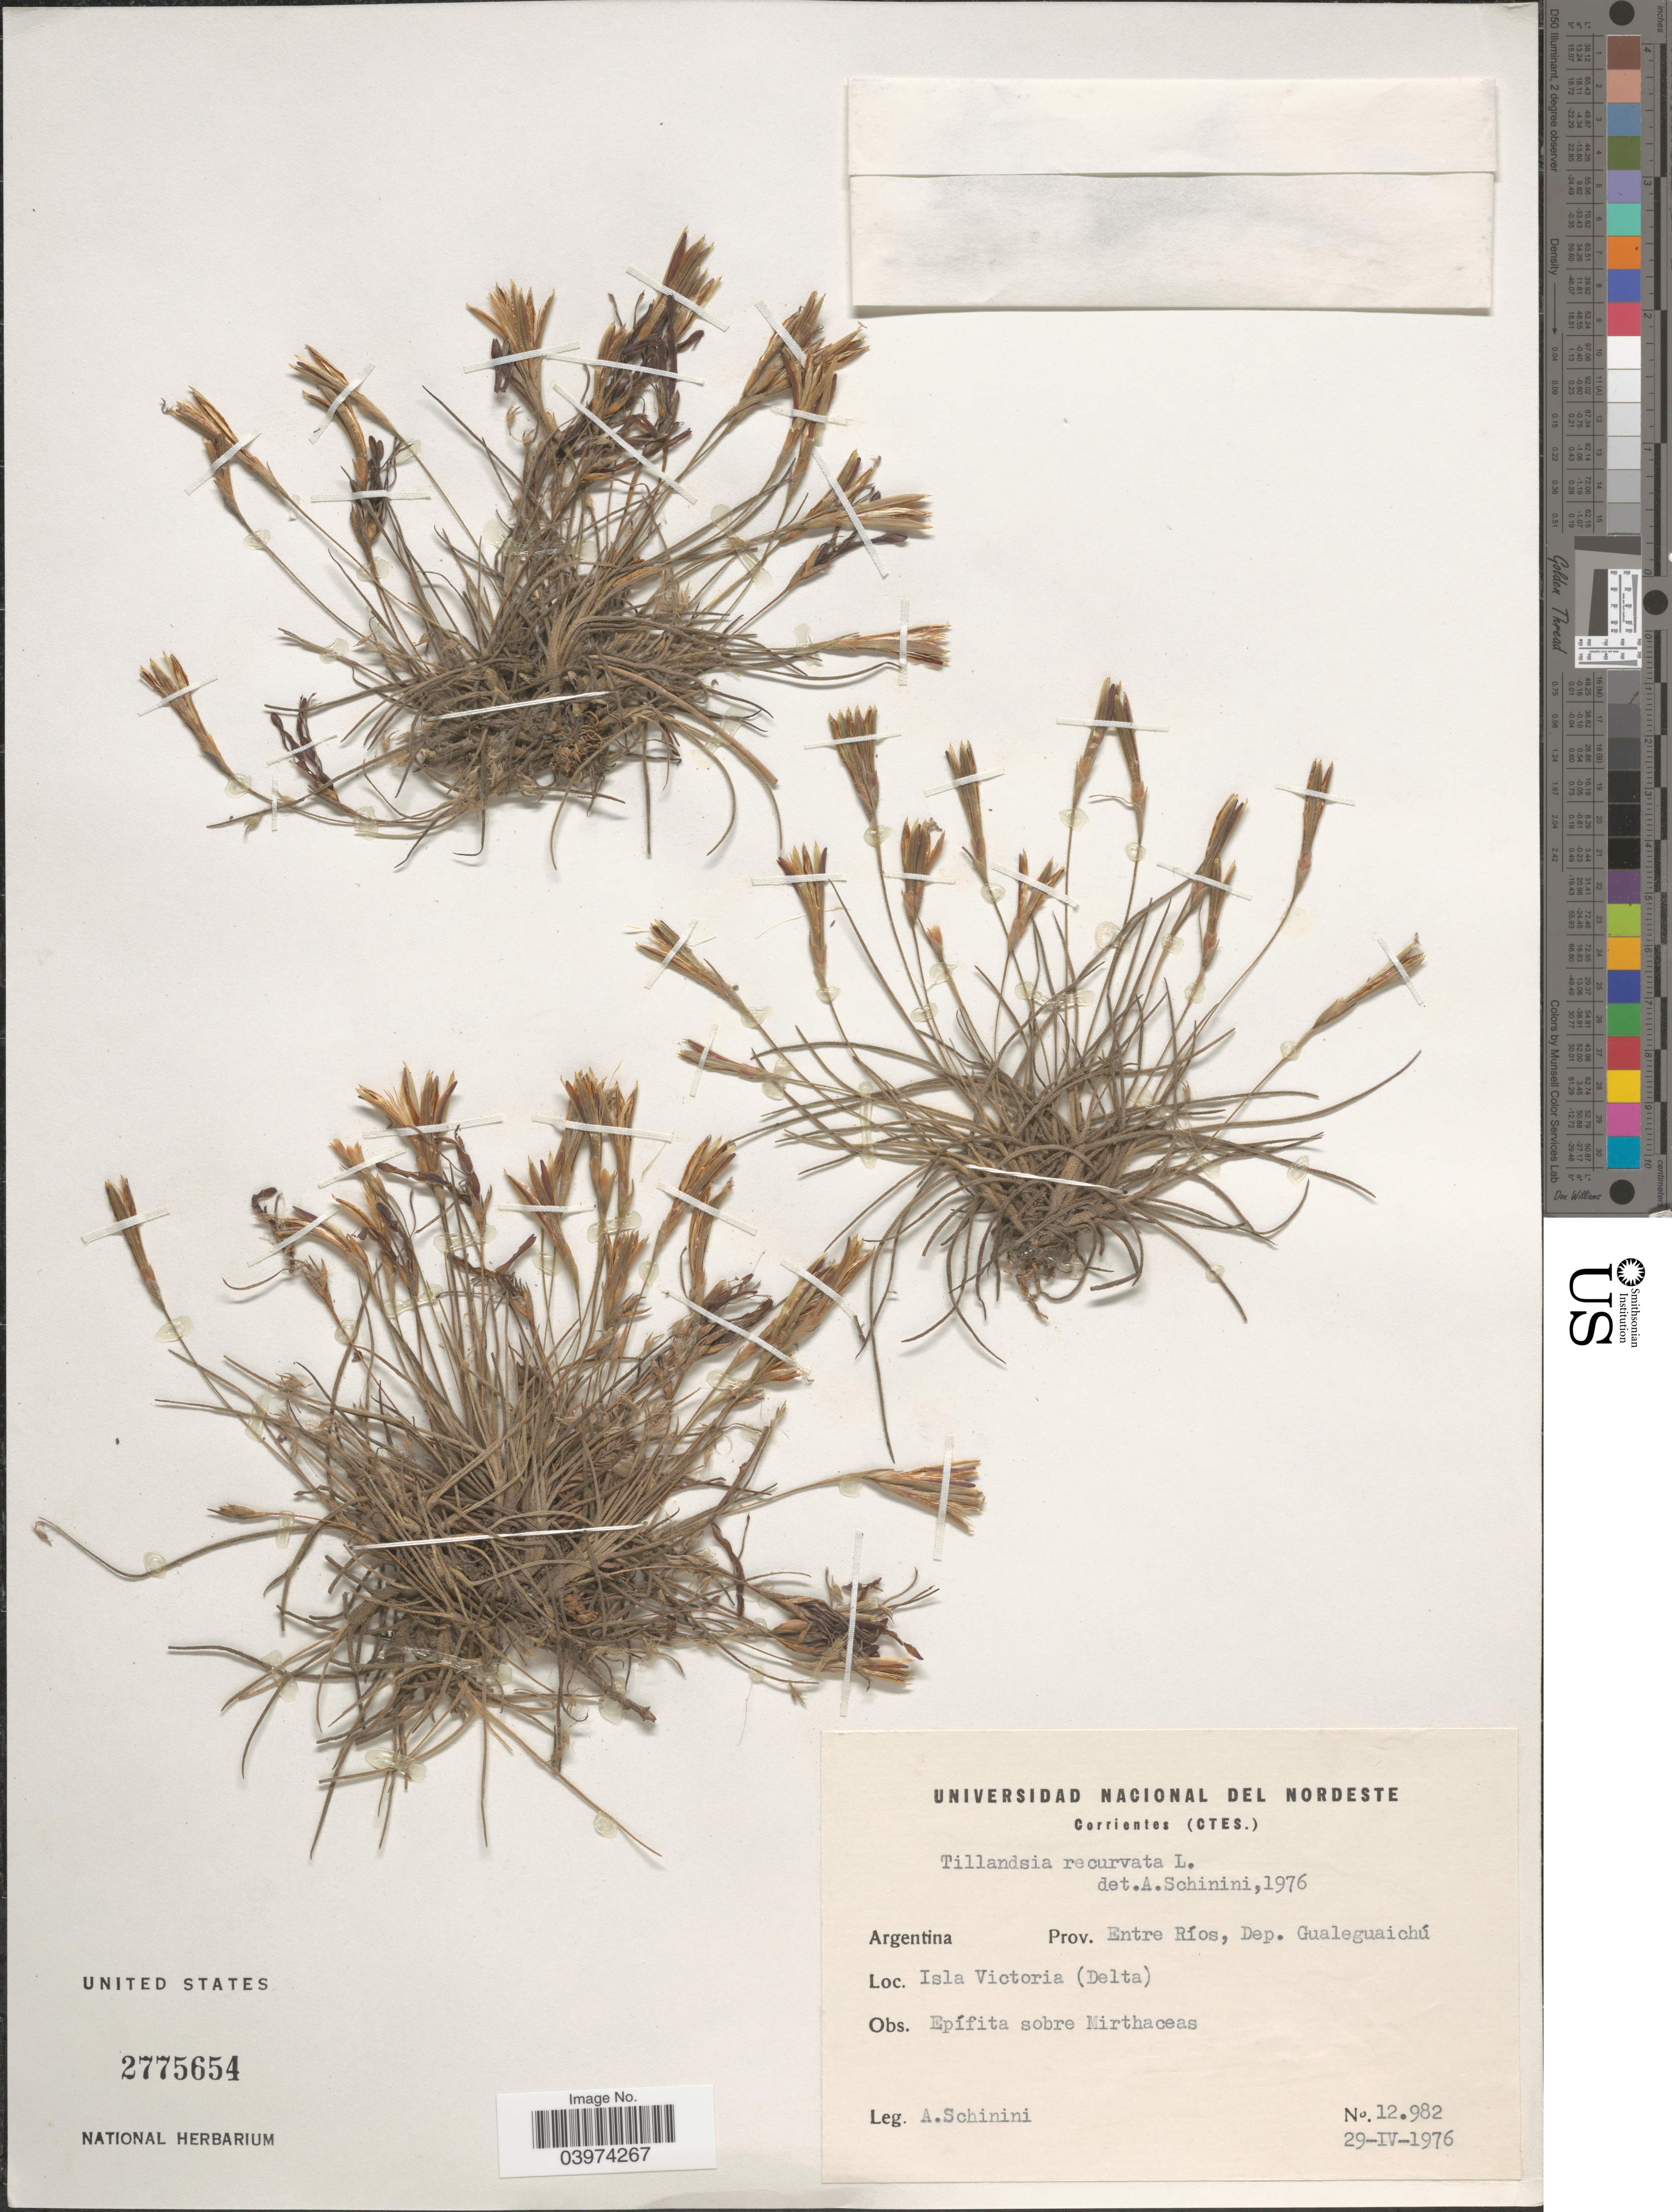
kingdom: Plantae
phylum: Tracheophyta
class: Liliopsida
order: Poales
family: Bromeliaceae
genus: Tillandsia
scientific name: Tillandsia recurvata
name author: L.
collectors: A. Schinini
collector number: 12982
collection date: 1976-04-29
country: Argentina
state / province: Entre Rios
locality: Dep. Gualeguaichú. Isla Victoria (Delta).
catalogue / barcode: US 2775654